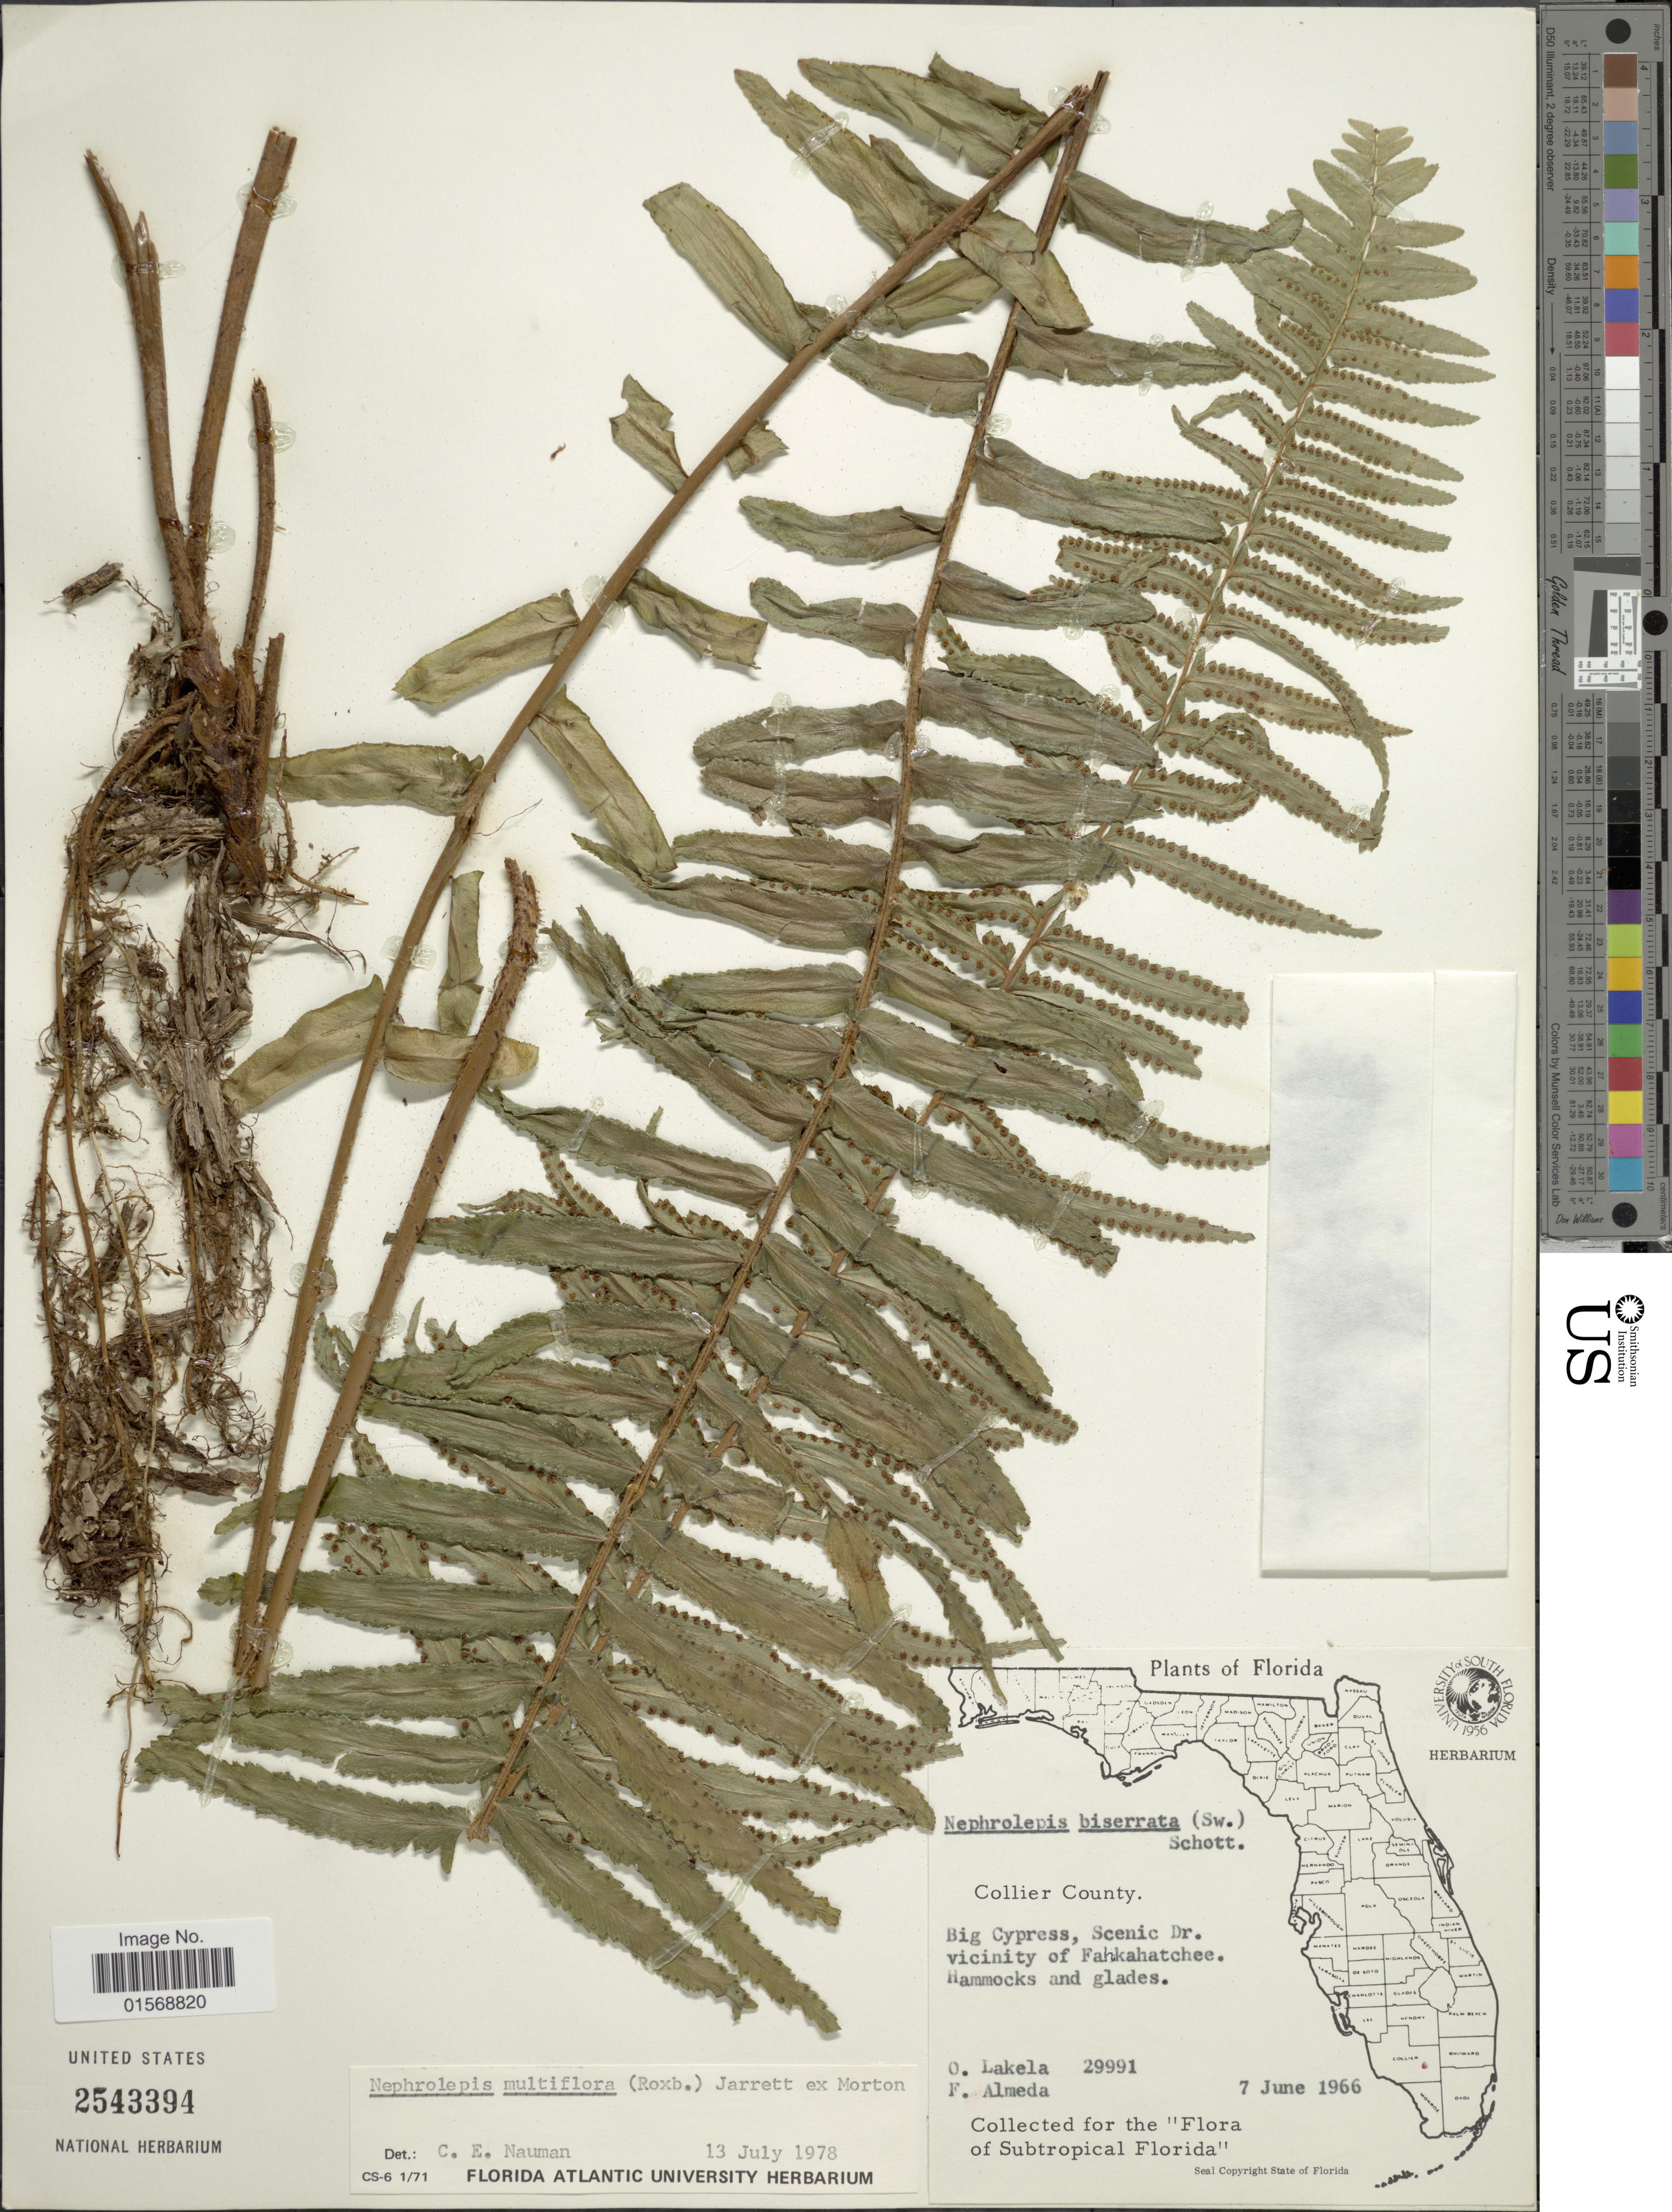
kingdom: Plantae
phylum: Tracheophyta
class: Polypodiopsida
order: Polypodiales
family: Nephrolepidaceae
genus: Nephrolepis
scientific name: Nephrolepis multiflora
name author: (Roxb.) F.M. Jarrett ex C.V. Morton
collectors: O. Lakela & F. Almeda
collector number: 29991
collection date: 1966-06-07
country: United States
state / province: Florida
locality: Florida, Collier County. Scenic Dr. vicinity of Fahkahatchee,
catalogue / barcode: US 2543394